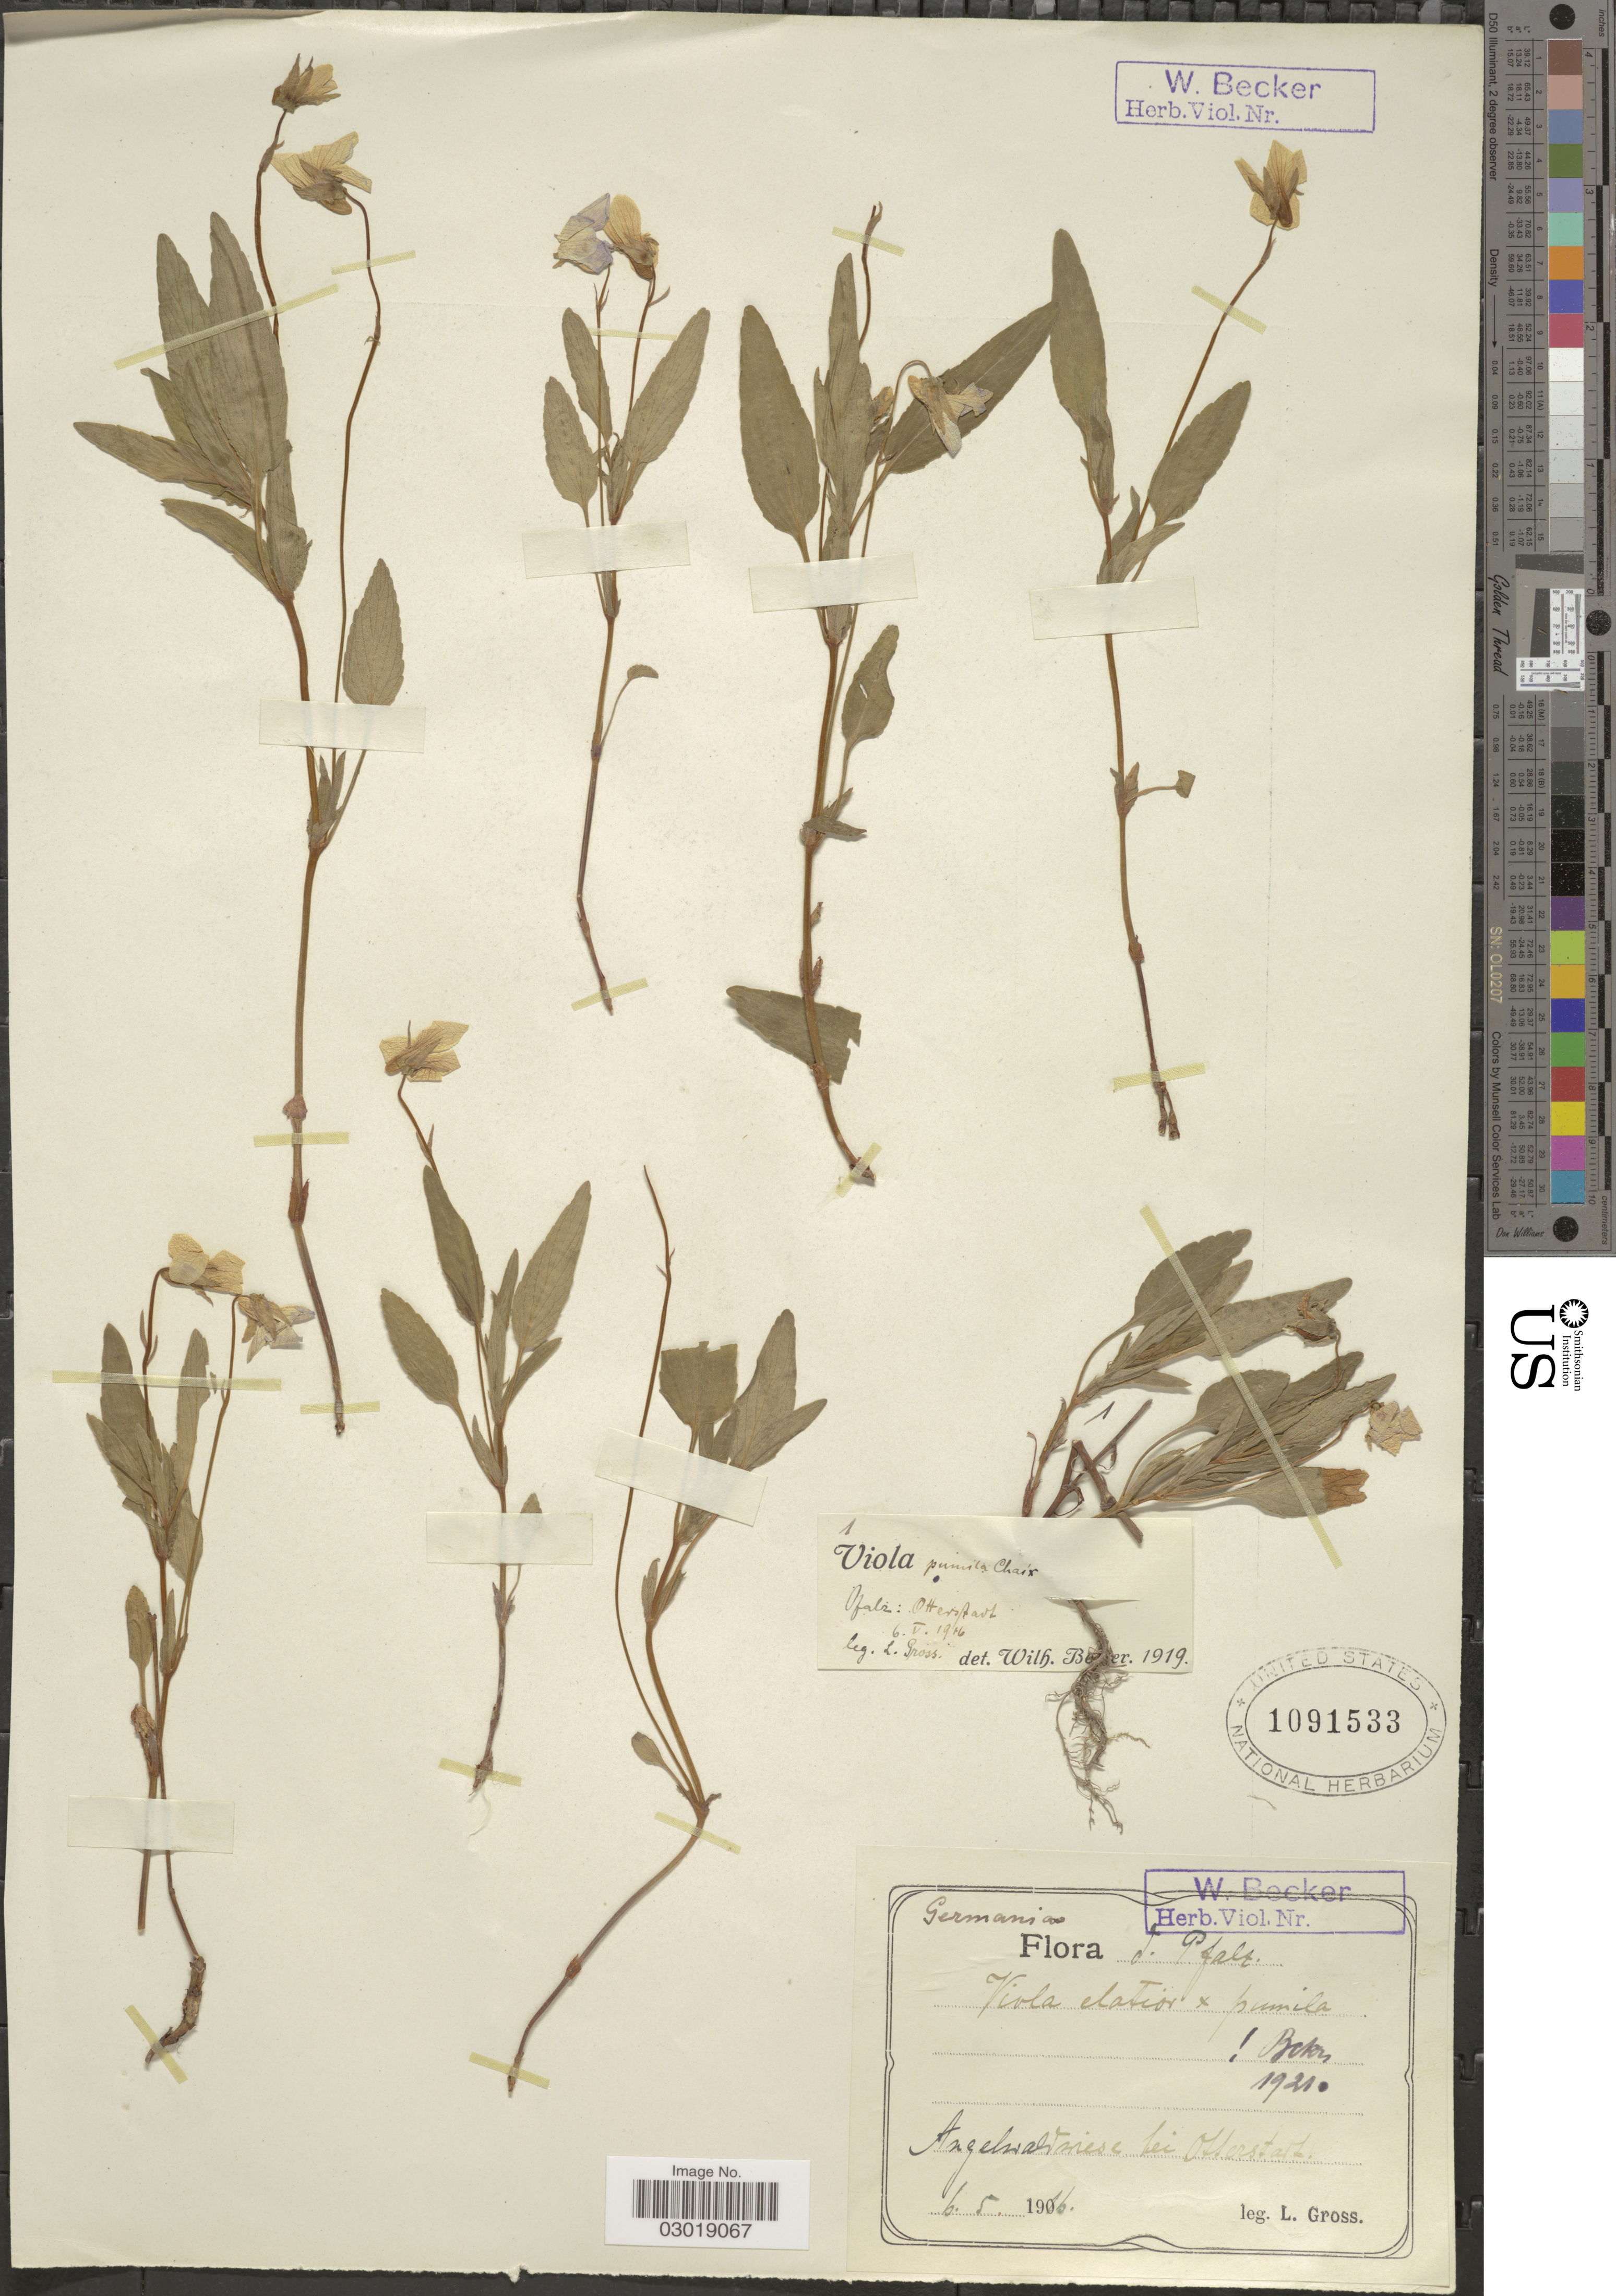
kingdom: Plantae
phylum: Tracheophyta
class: Magnoliopsida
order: Malpighiales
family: Violaceae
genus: Viola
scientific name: Viola pumila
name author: Chaix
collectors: L. Gross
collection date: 1916-05-06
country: Germany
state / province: Rhineland-Palatinate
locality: V. Pfalz. Angelwaldwiese bei Otterstadt.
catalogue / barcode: US 1091533